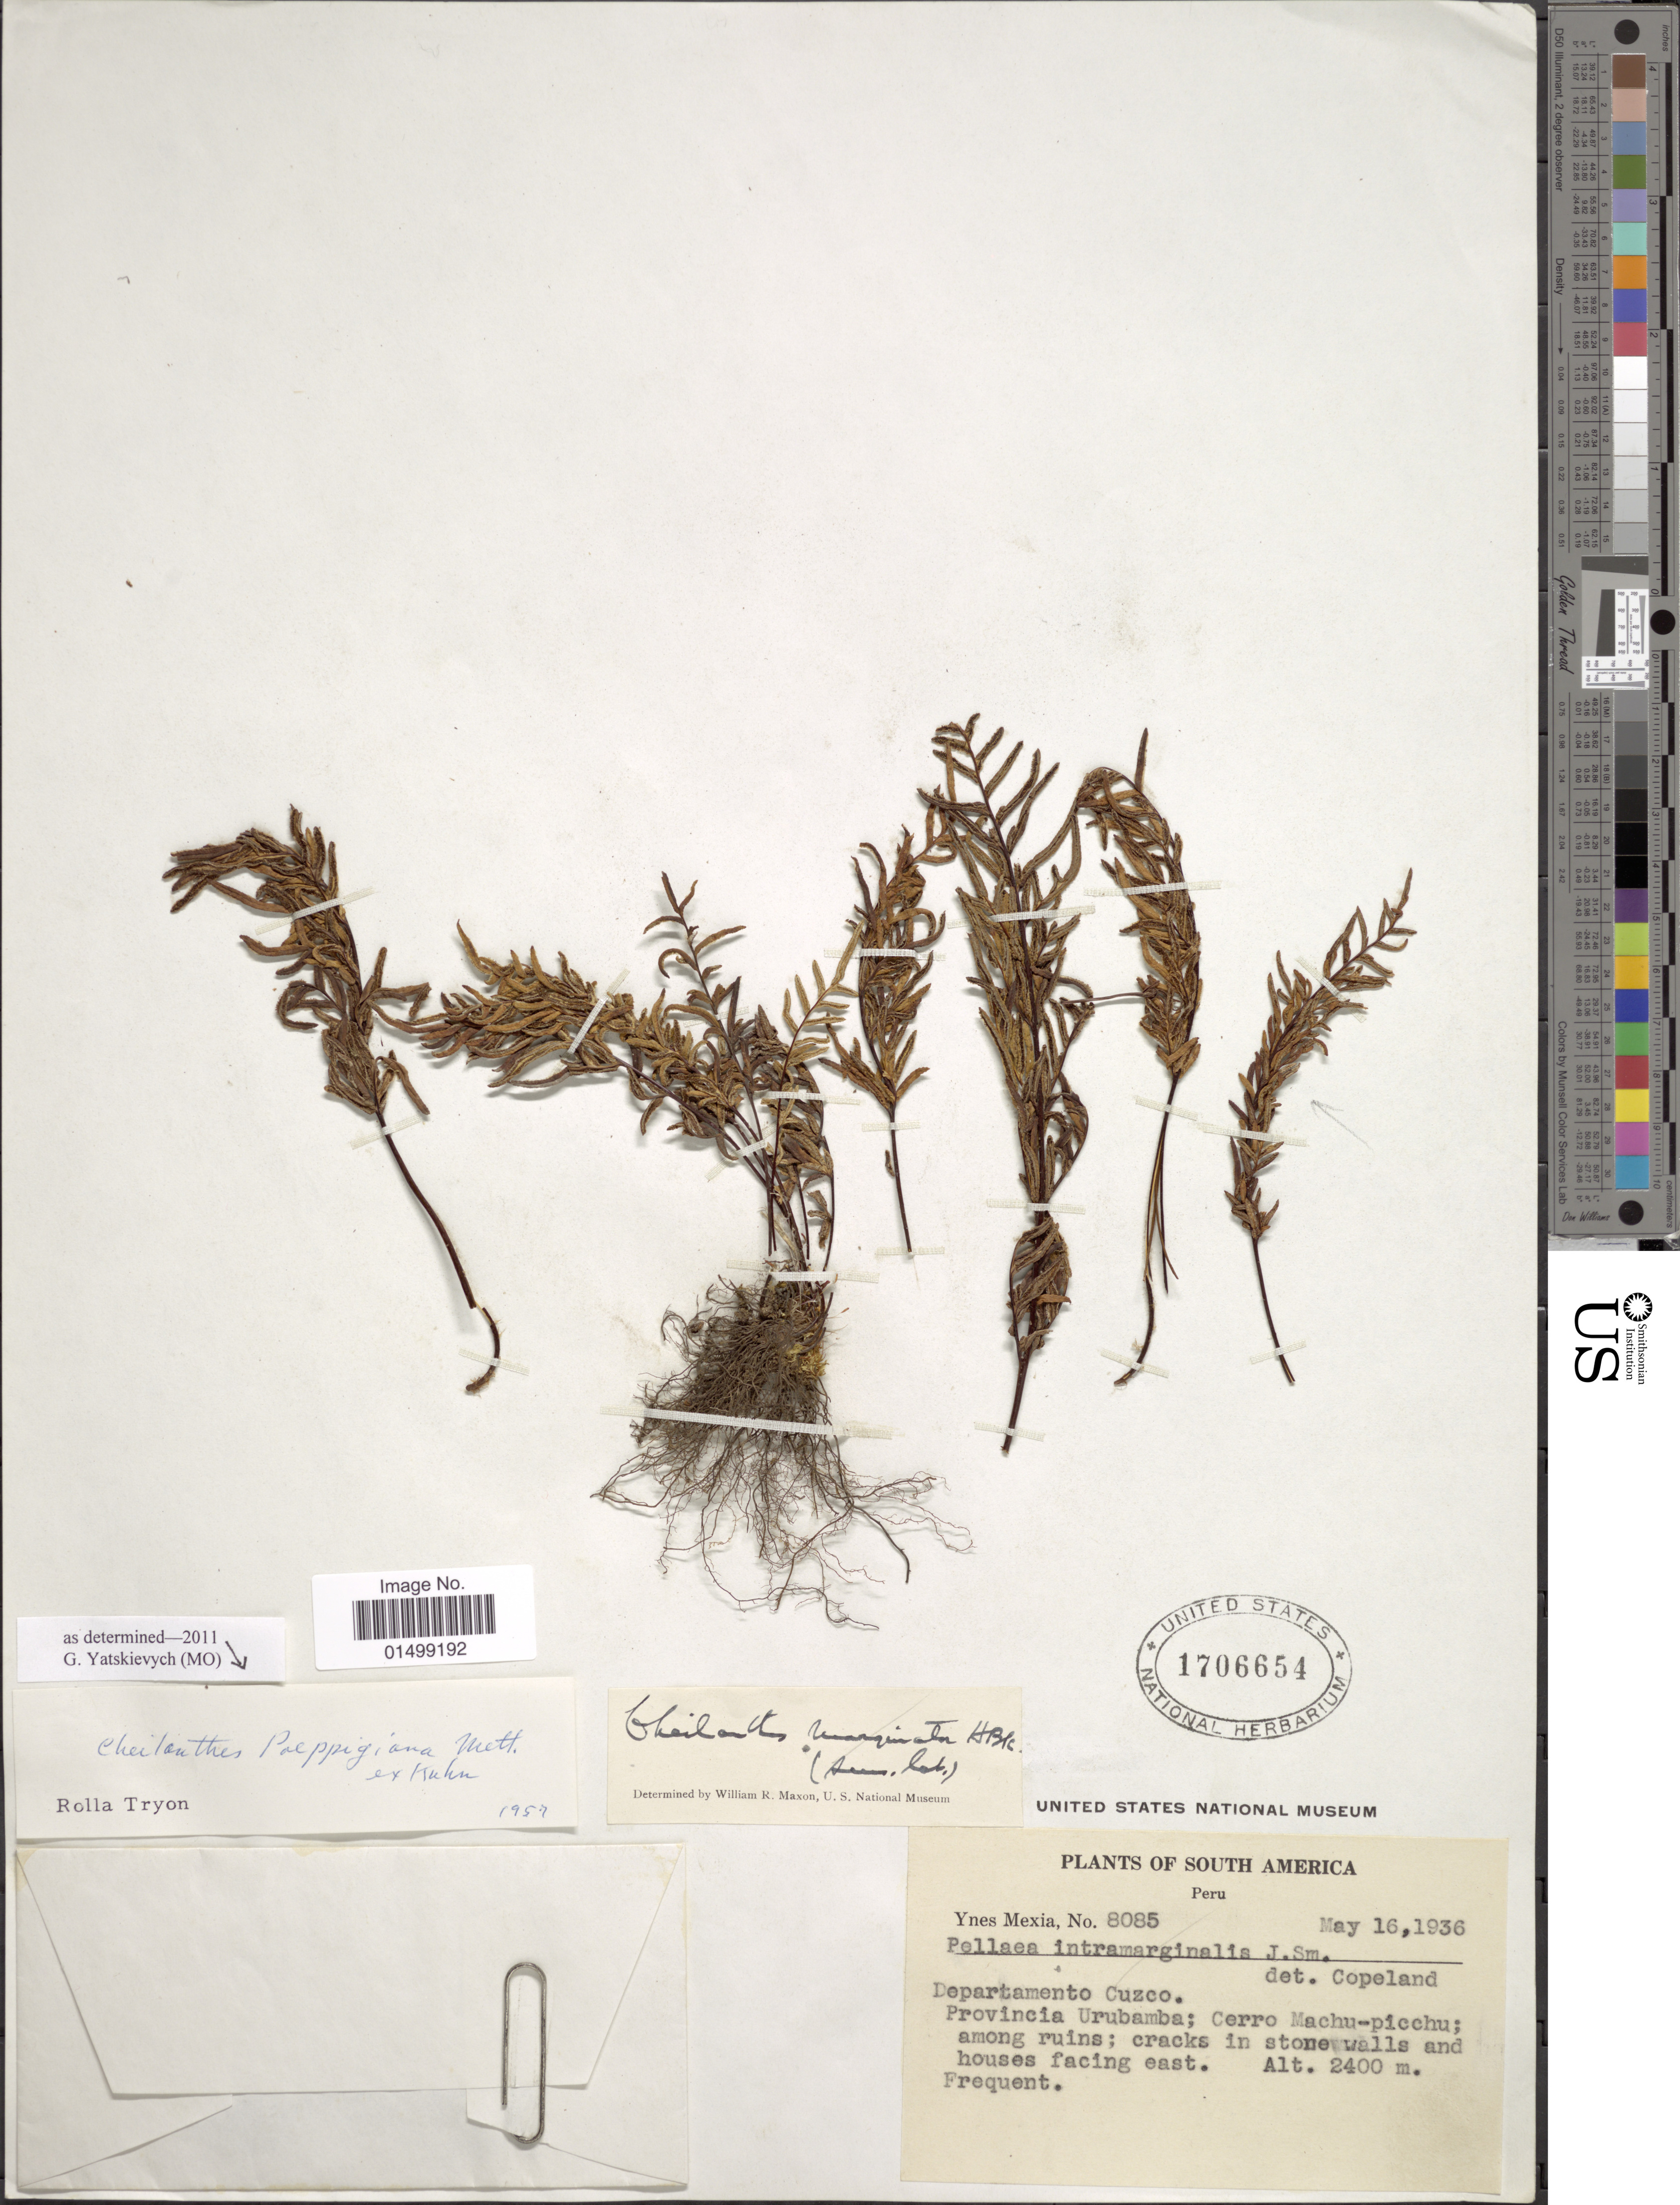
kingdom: Plantae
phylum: Tracheophyta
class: Polypodiopsida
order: Polypodiales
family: Pteridaceae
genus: Cheilanthes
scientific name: Cheilanthes poeppigiana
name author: Mett. ex Kuhn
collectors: Y. Mexia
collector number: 8085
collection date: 1936-05-16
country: Peru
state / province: Cusco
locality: Dep. Cuzco, Prov. Urubamba, cracks in stonewalls and houses facing east.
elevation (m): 2400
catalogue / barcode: US 1706654